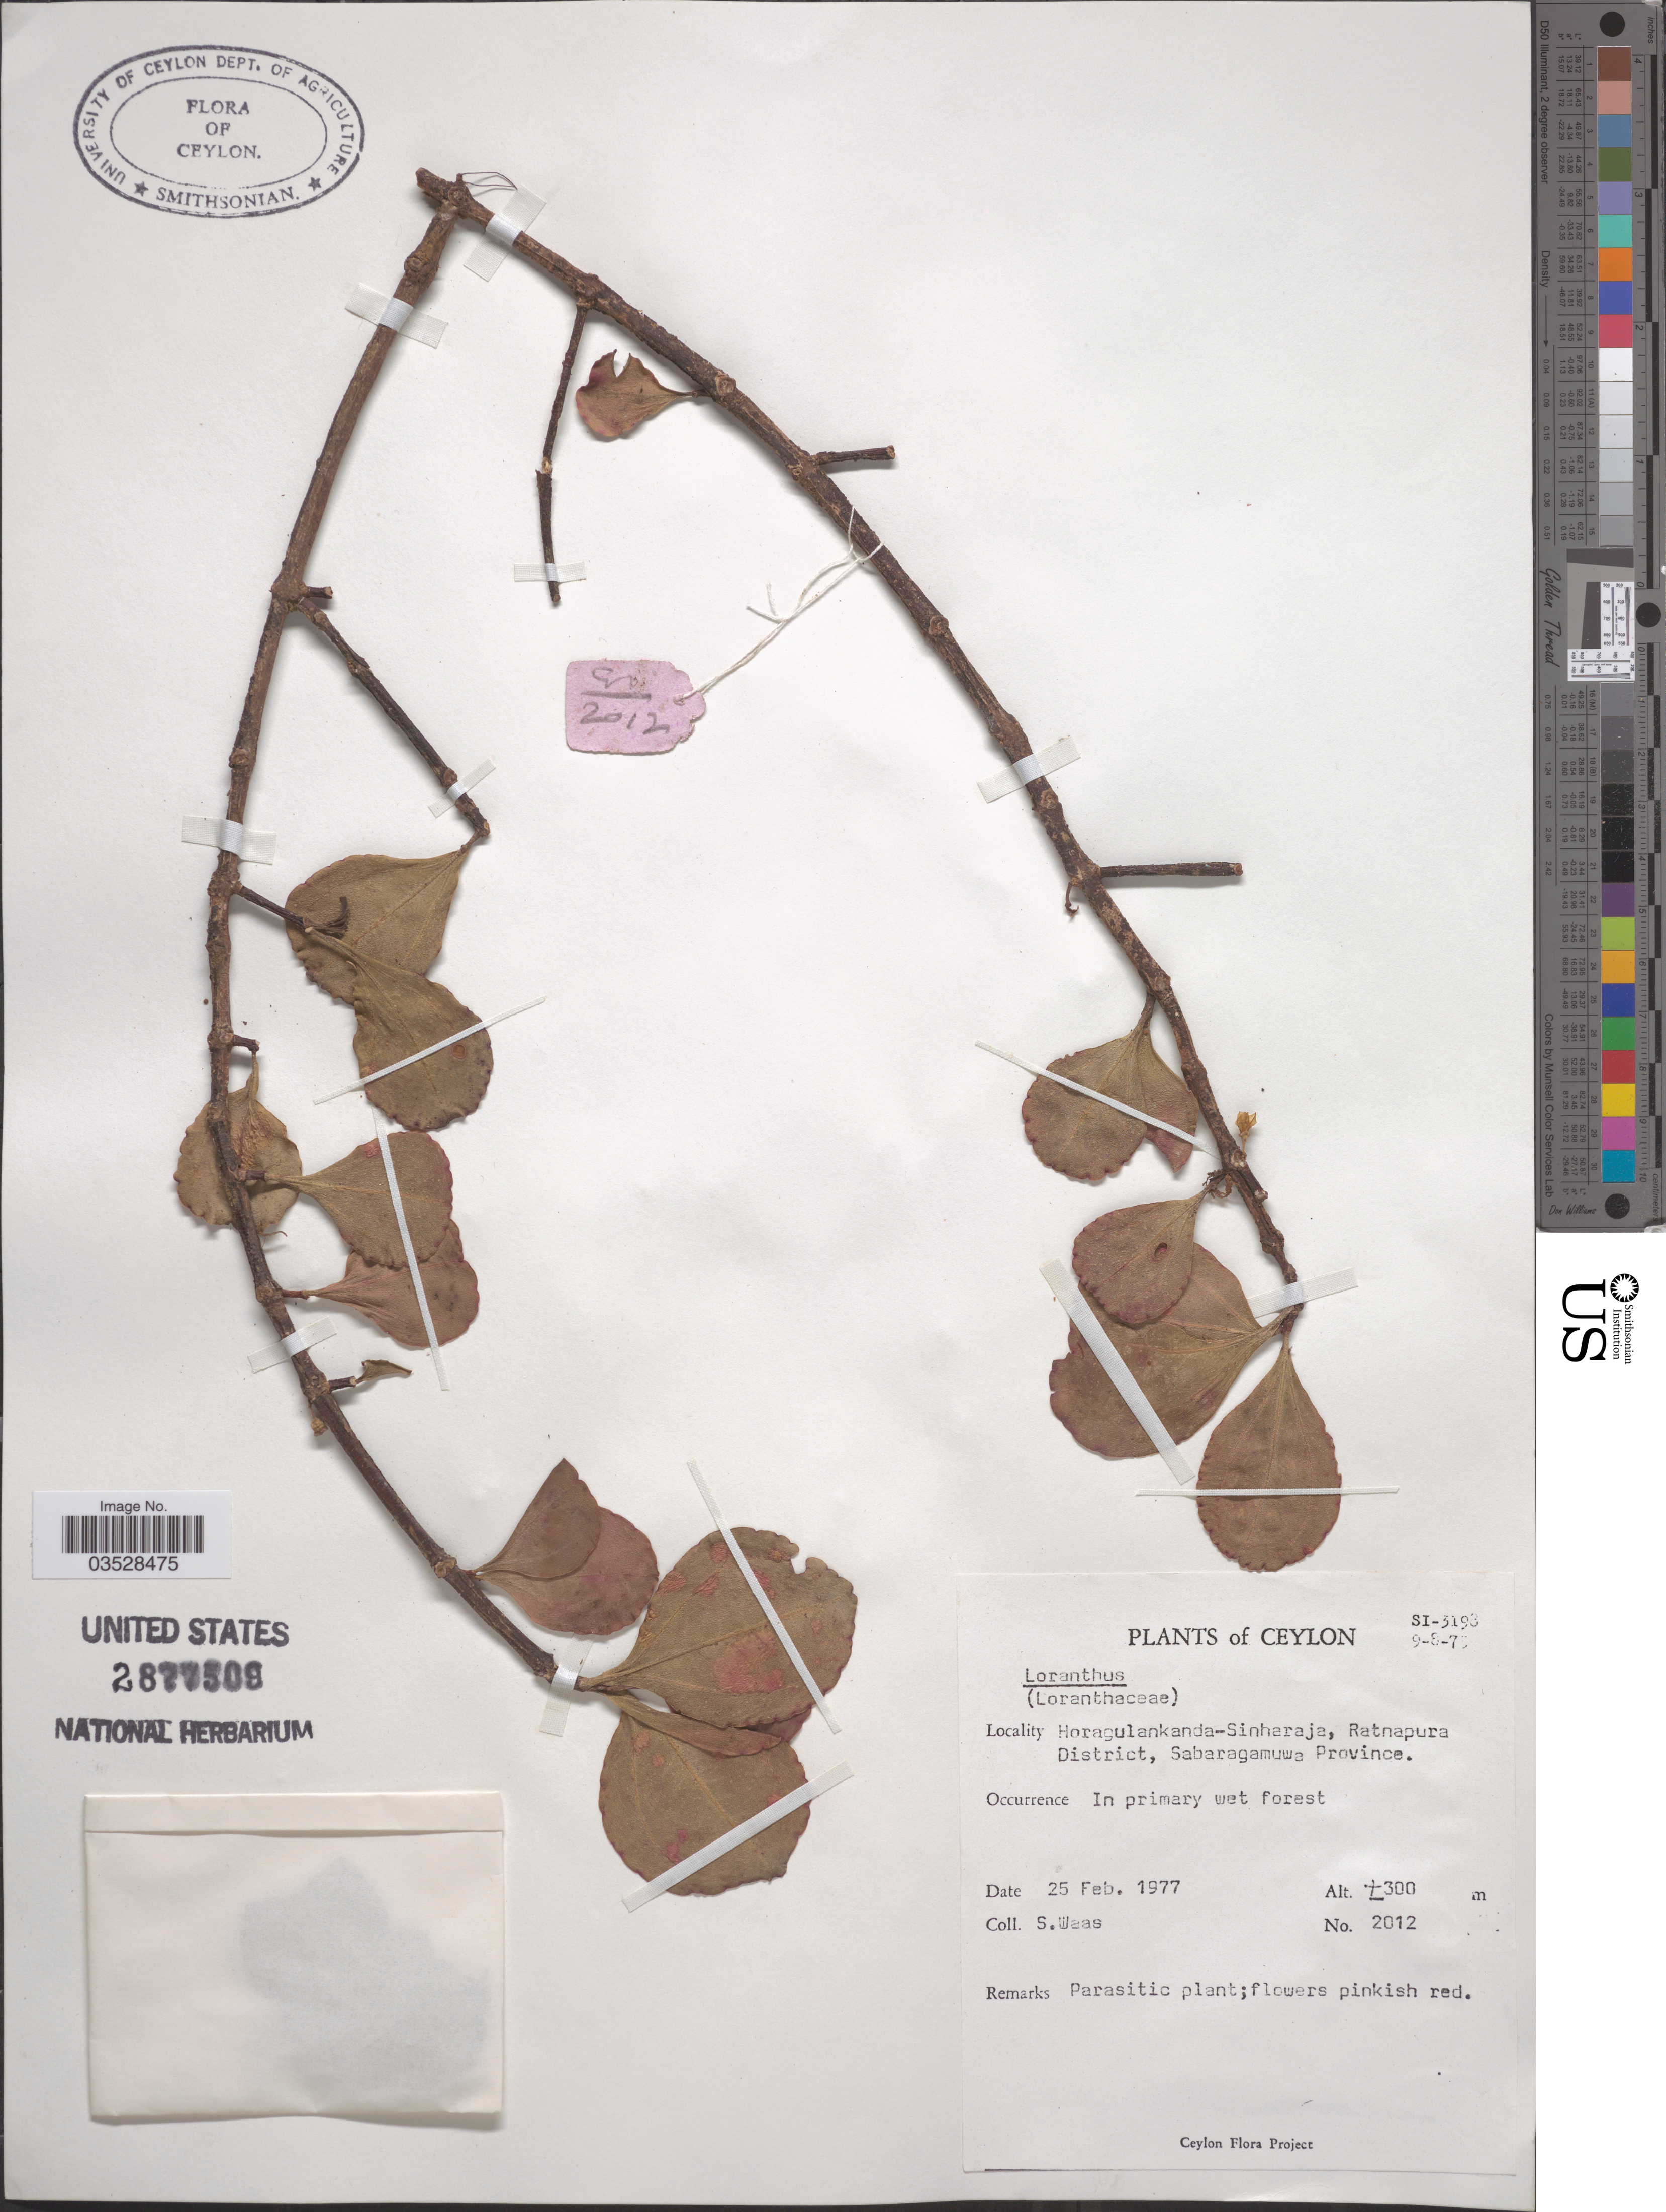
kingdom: Plantae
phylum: Tracheophyta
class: Magnoliopsida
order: Santalales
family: Loranthaceae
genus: Loranthus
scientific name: Loranthus sp.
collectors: S. Waas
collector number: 2012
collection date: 1977-02-25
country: Sri Lanka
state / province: Sabaragamuwa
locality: Ceylon. Horagulankanda-Sinharaja, Ratnapura District.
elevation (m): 300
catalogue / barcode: US 2877509